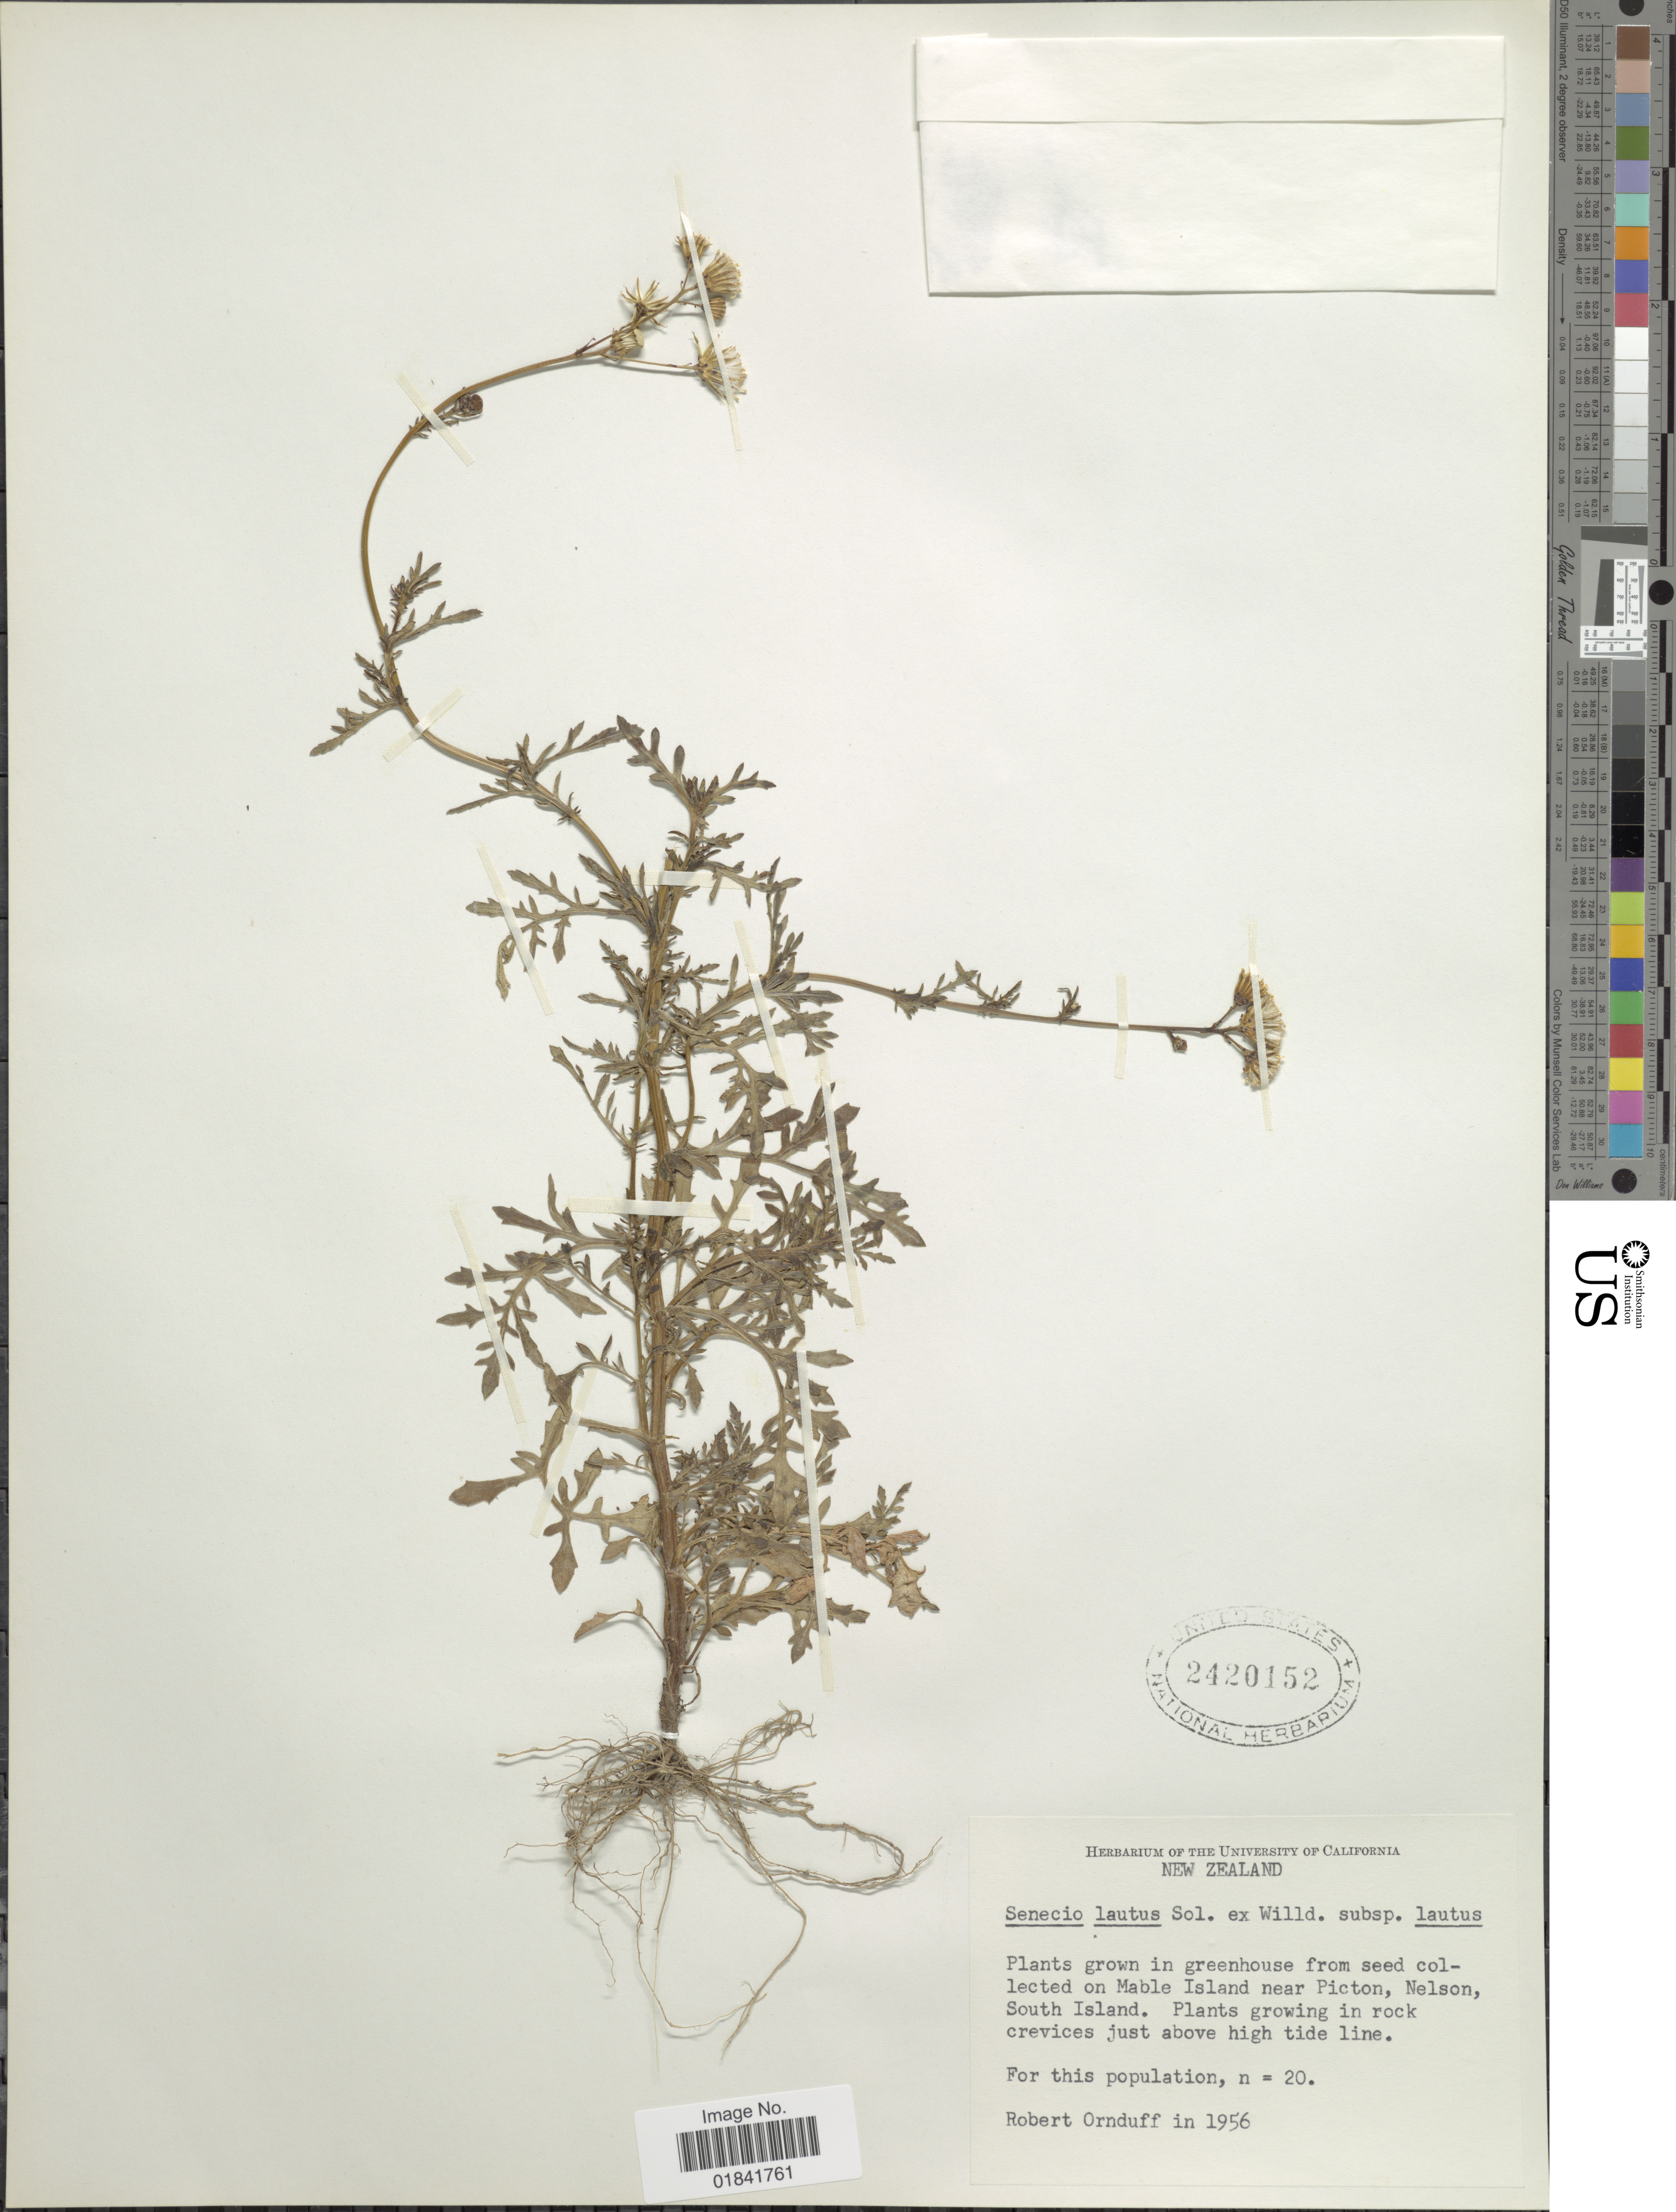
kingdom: Plantae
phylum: Tracheophyta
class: Magnoliopsida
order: Asterales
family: Asteraceae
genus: Senecio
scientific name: Senecio lautus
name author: Sol. ex G. Forst.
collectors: R. Ornduff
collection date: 1956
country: New Zealand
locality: Greenhouse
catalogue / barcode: US 2420152